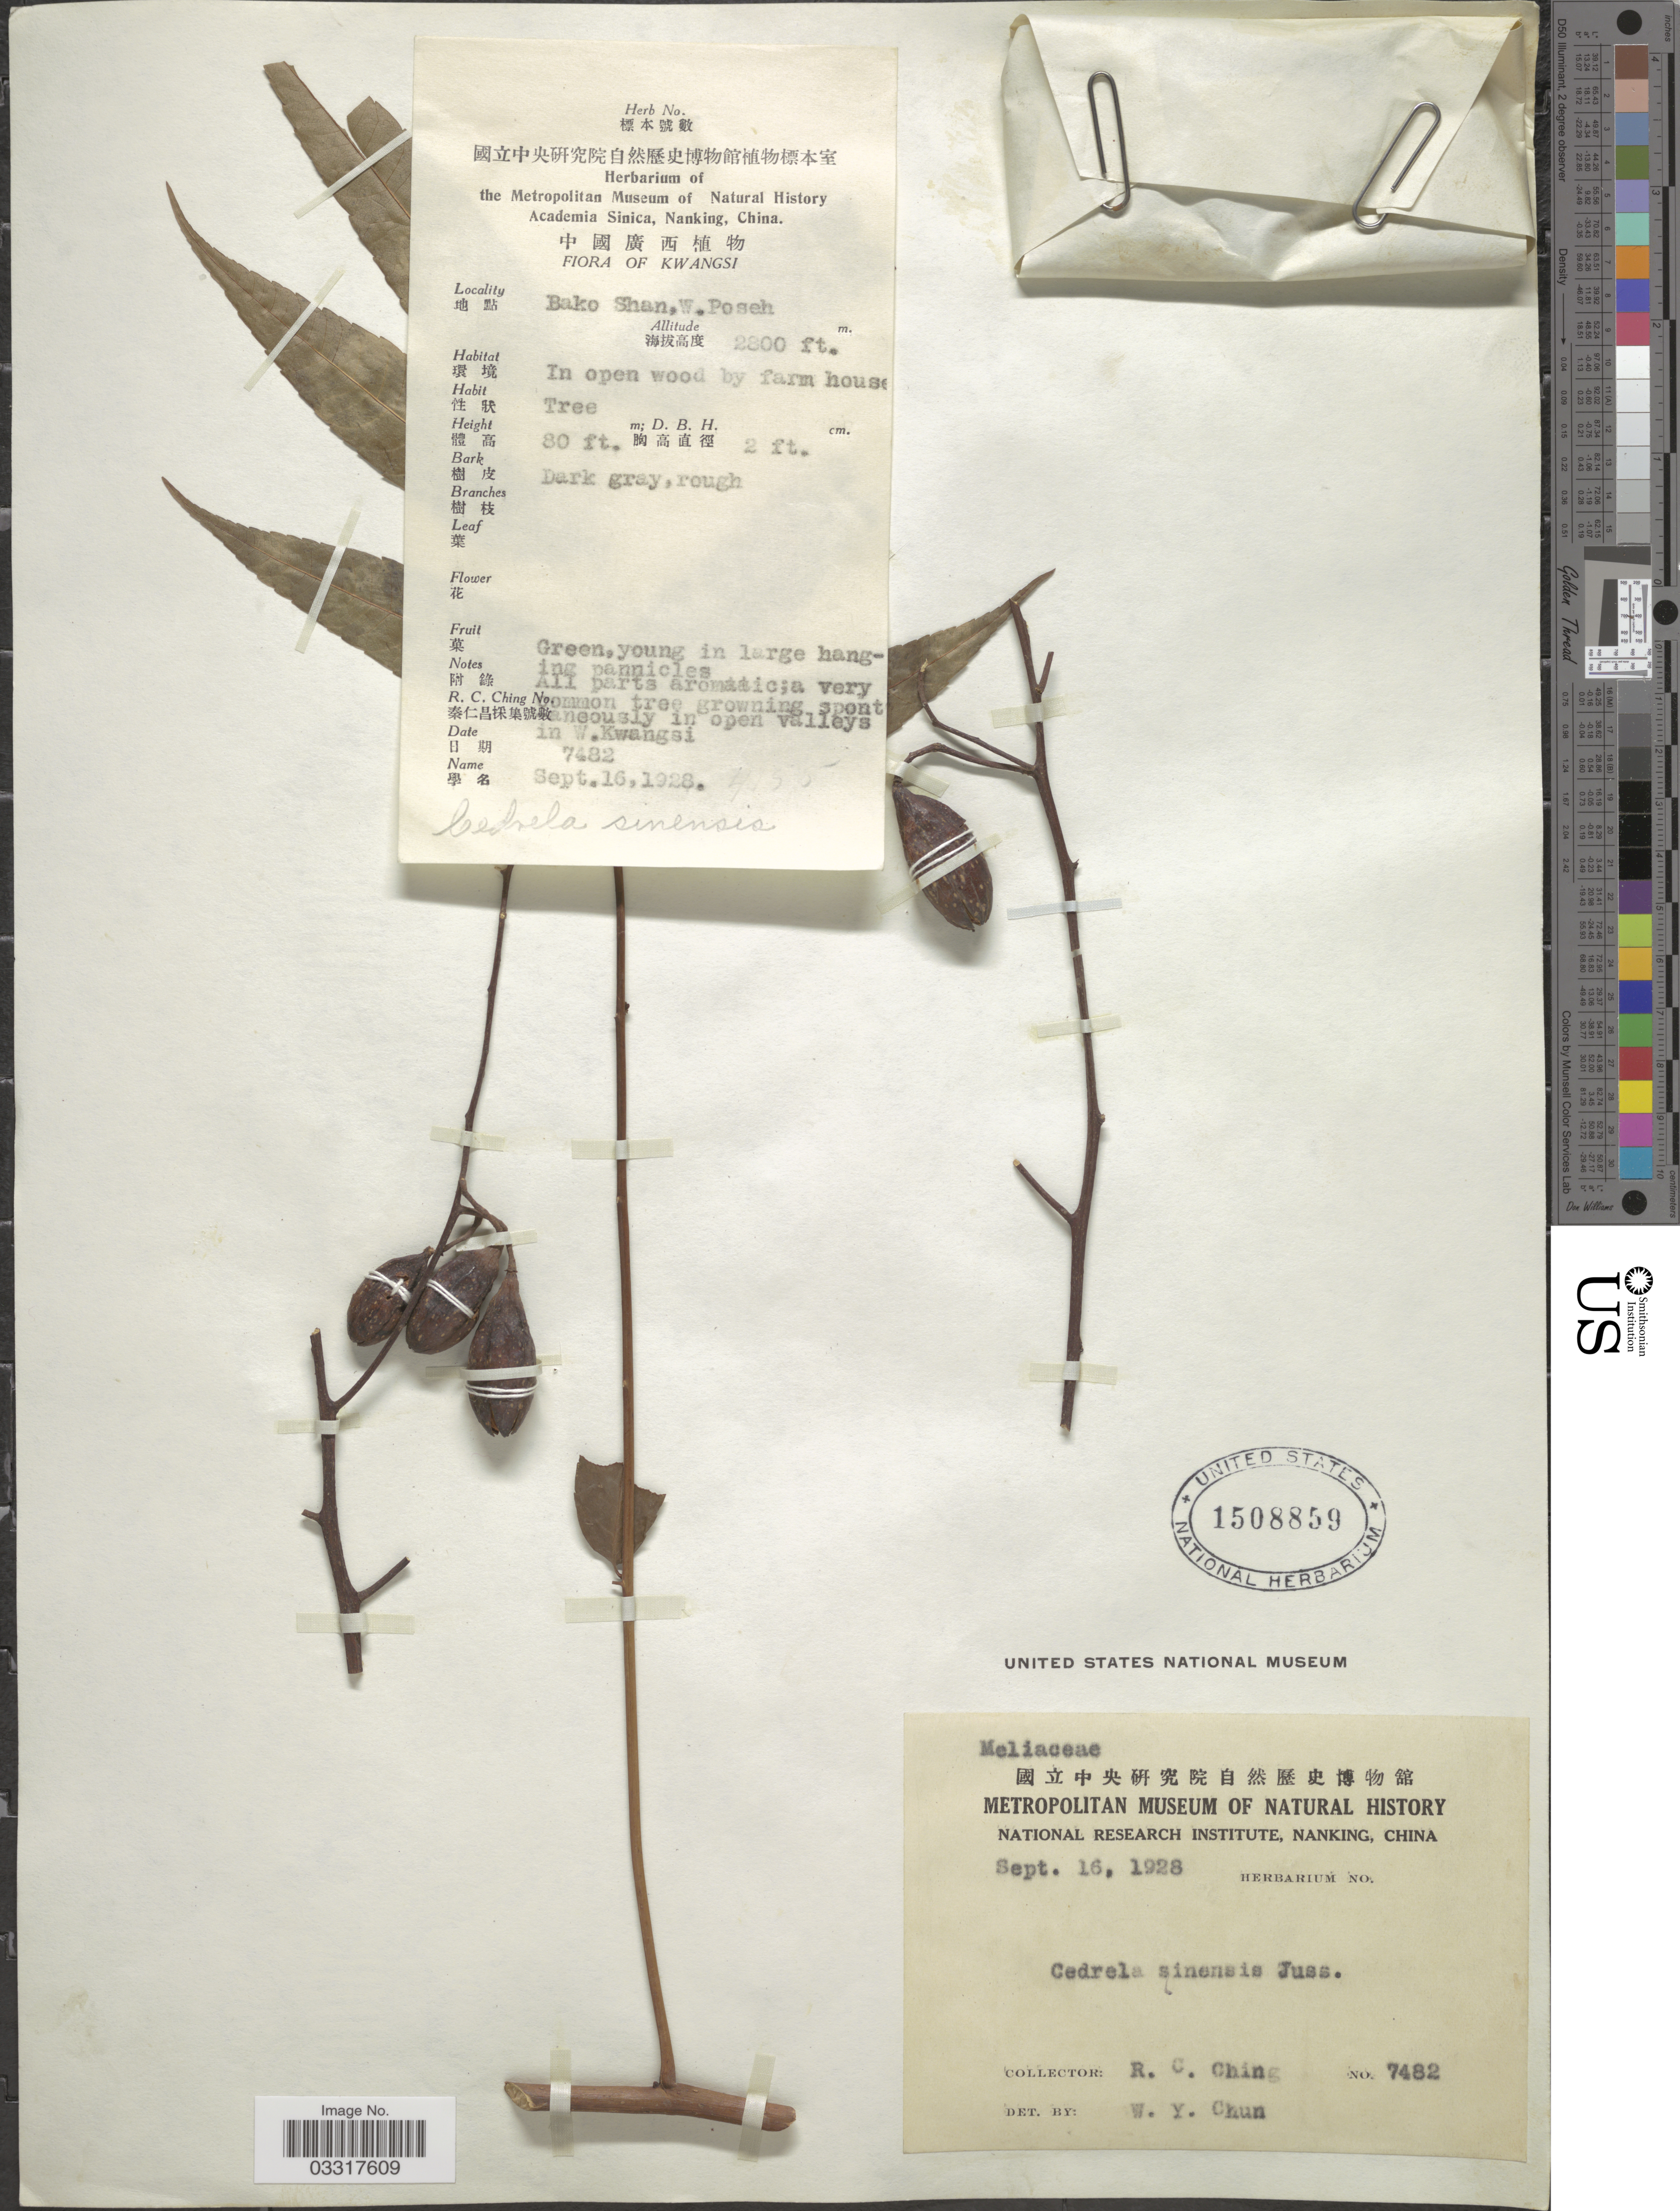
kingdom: Plantae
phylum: Tracheophyta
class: Magnoliopsida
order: Sapindales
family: Meliaceae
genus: Toona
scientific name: Toona sinensis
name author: (A. Juss.) M. Roem.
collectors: R. C. Ching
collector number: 7482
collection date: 1928-09-16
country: China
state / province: Guangxi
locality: Kwangsi, Bako Shan, W. Poseh.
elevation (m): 853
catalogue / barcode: US 1508859